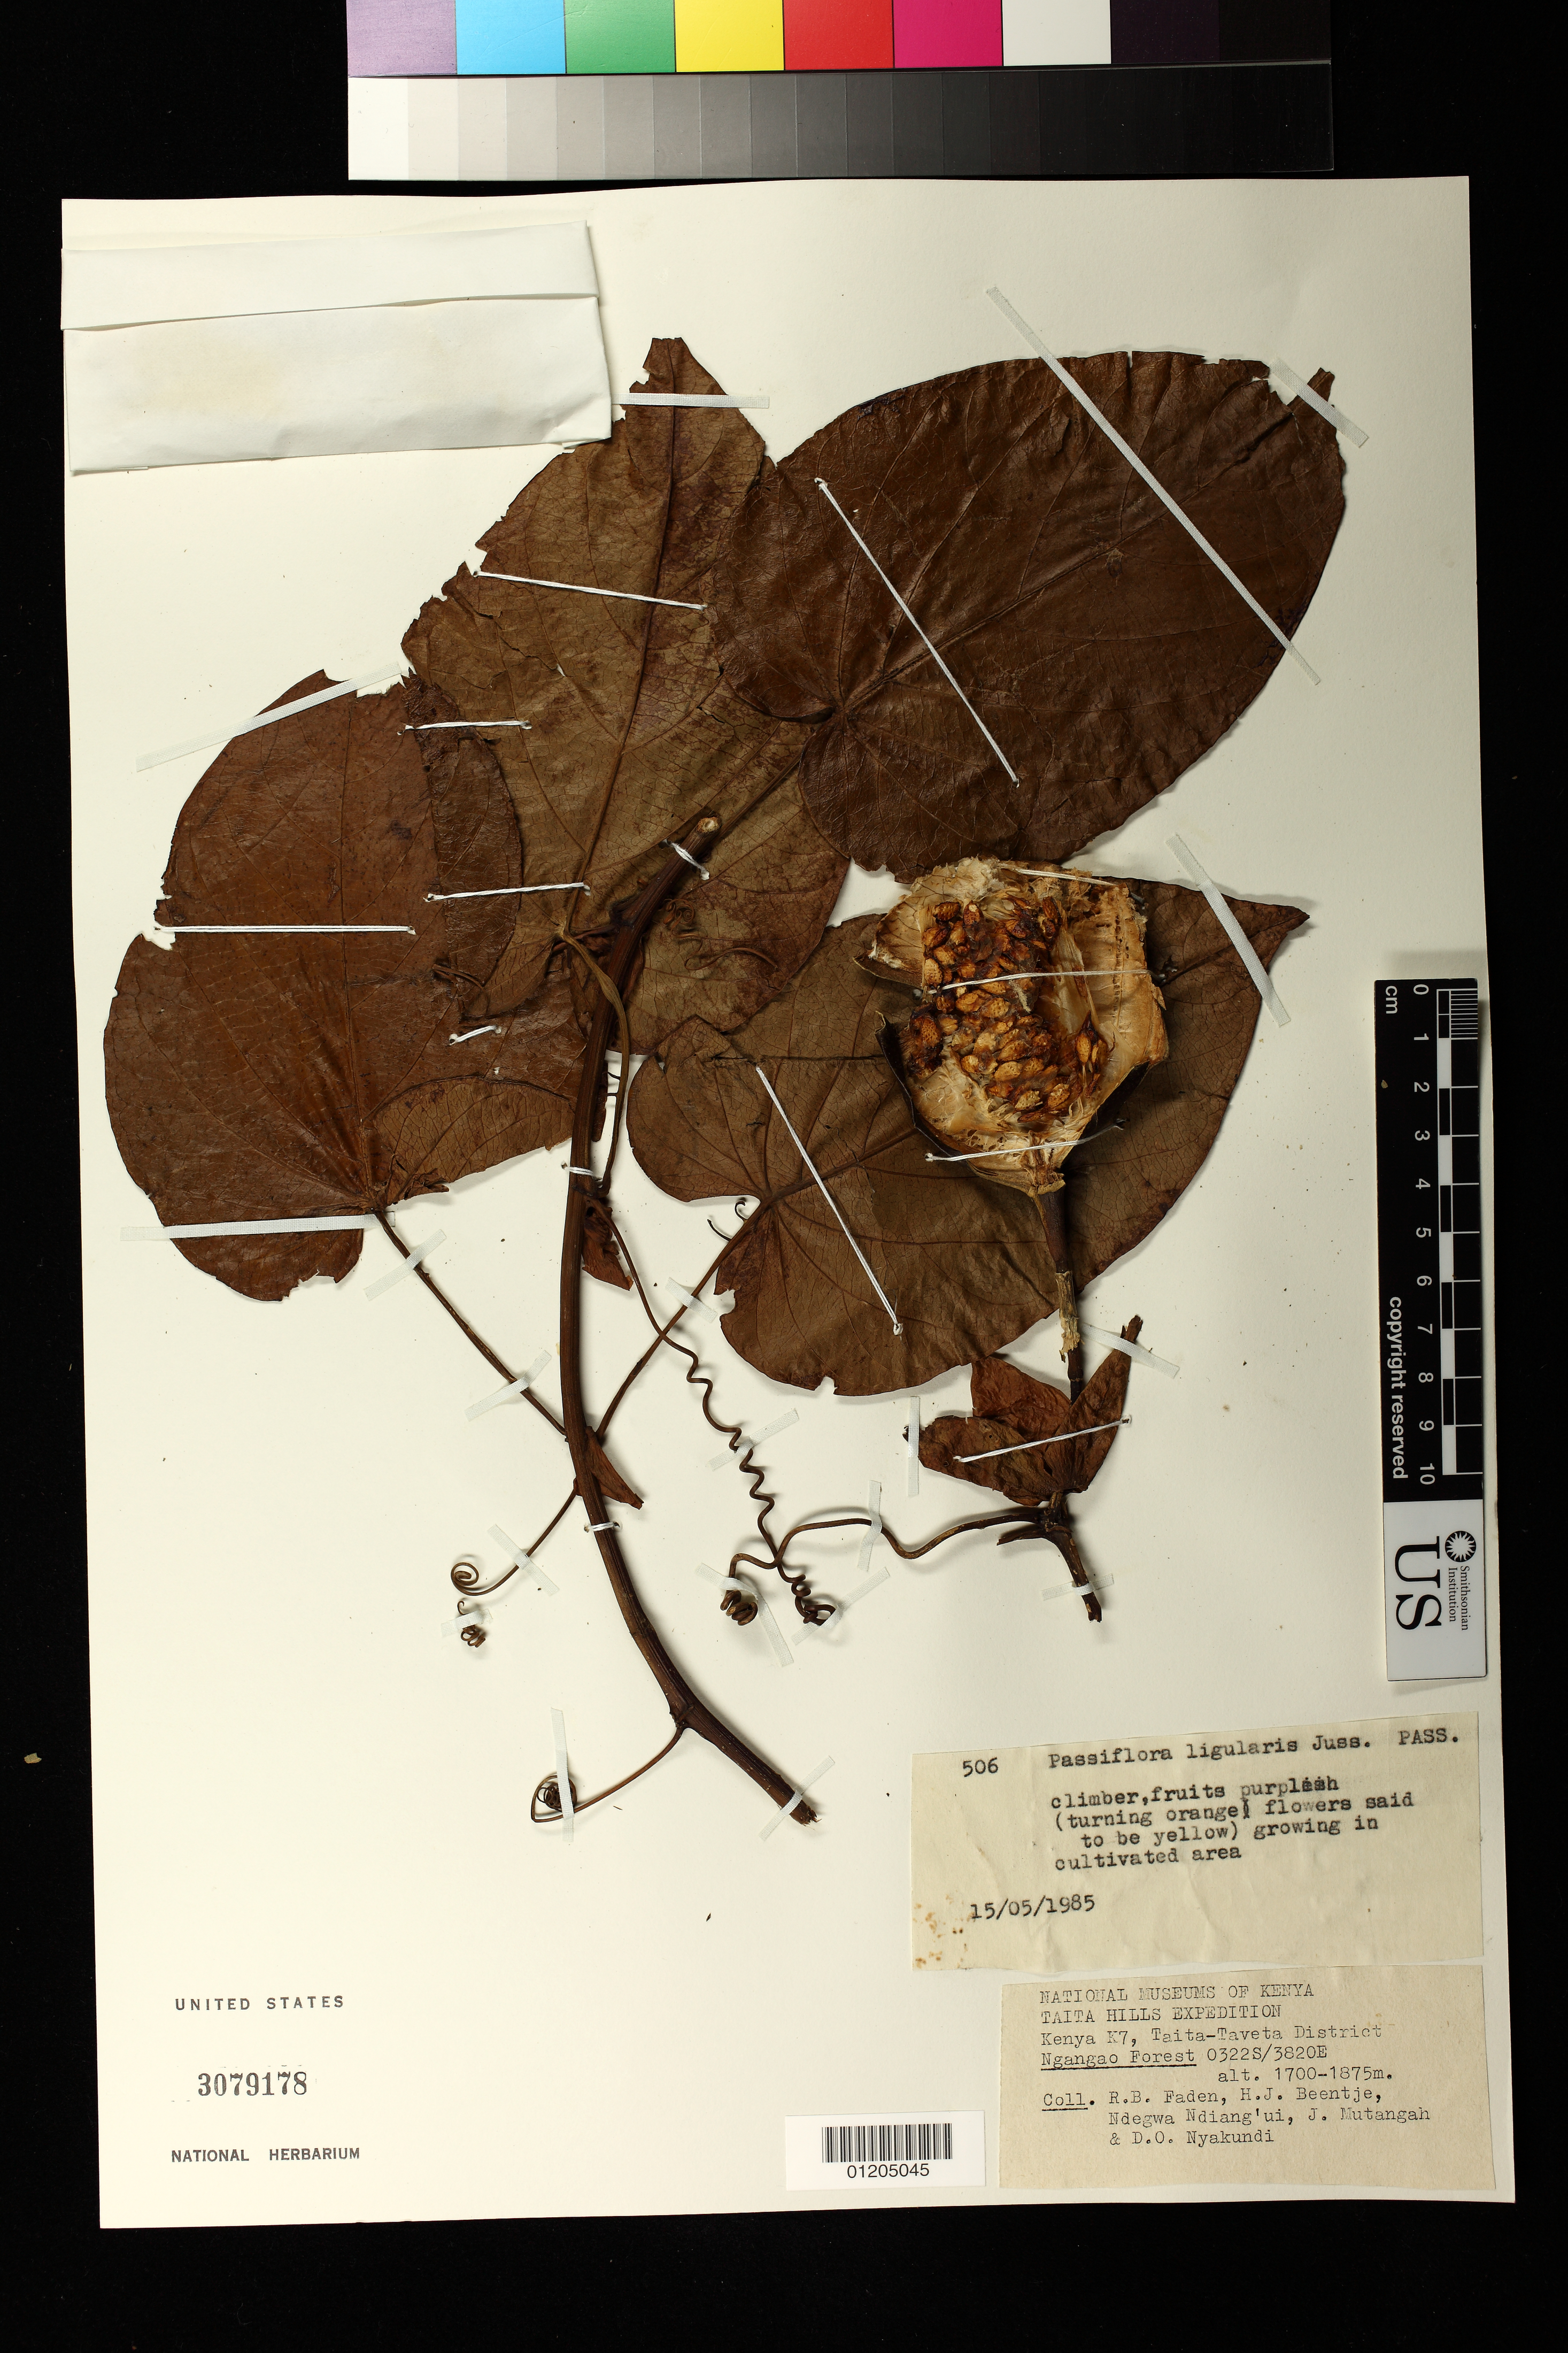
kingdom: Plantae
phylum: Tracheophyta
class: Magnoliopsida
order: Malpighiales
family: Passifloraceae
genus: Passiflora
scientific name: Passiflora ligularis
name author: Juss.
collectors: R. B. Faden, H. J. Beentje, Ndegwa Ndiang'ui, J. Mutangah & D. Nyakundi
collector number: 506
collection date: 1985-05-15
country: Kenya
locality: Kenya K7, Taita-Taveta District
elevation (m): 1700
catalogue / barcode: US 3079178